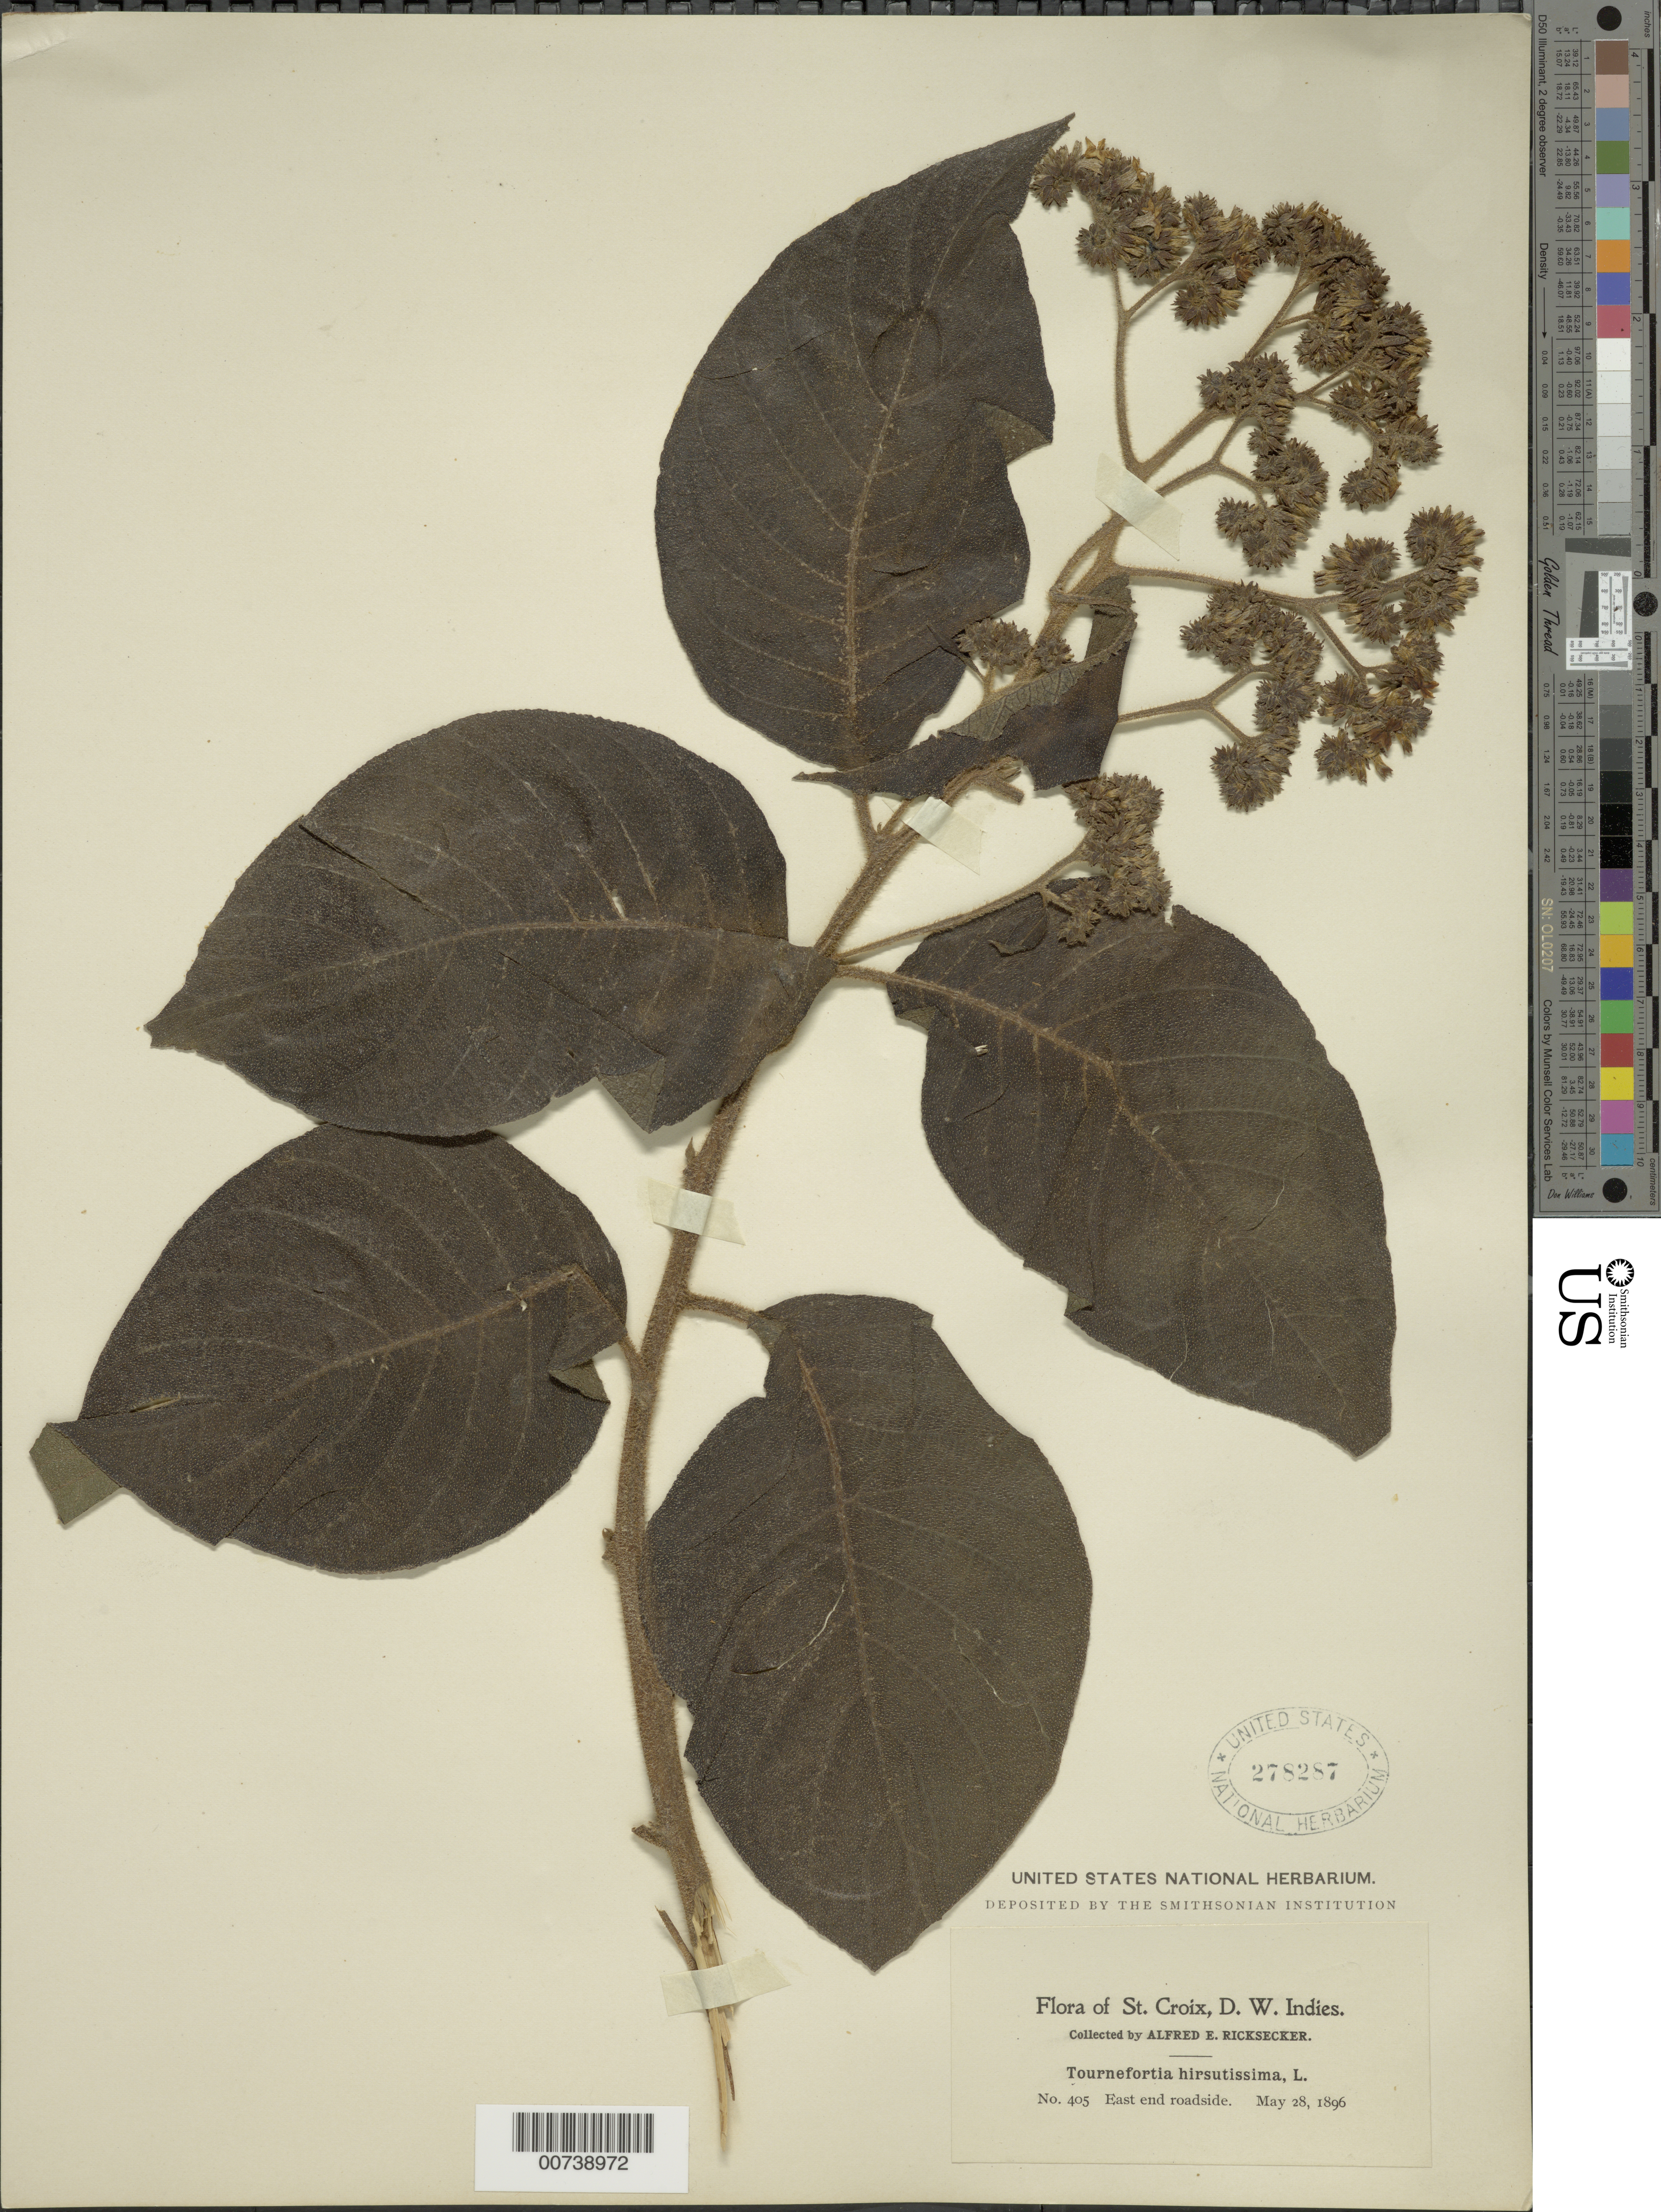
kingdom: Plantae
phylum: Tracheophyta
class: Magnoliopsida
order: Boraginales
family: Heliotropiaceae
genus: Tournefortia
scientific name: Tournefortia hirsutissima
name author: L.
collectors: A. E. Ricksecker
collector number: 405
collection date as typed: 28 May 1896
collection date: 1896-05-28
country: U.S. Virgin Islands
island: St. Croix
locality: East end roadside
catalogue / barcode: US 278287